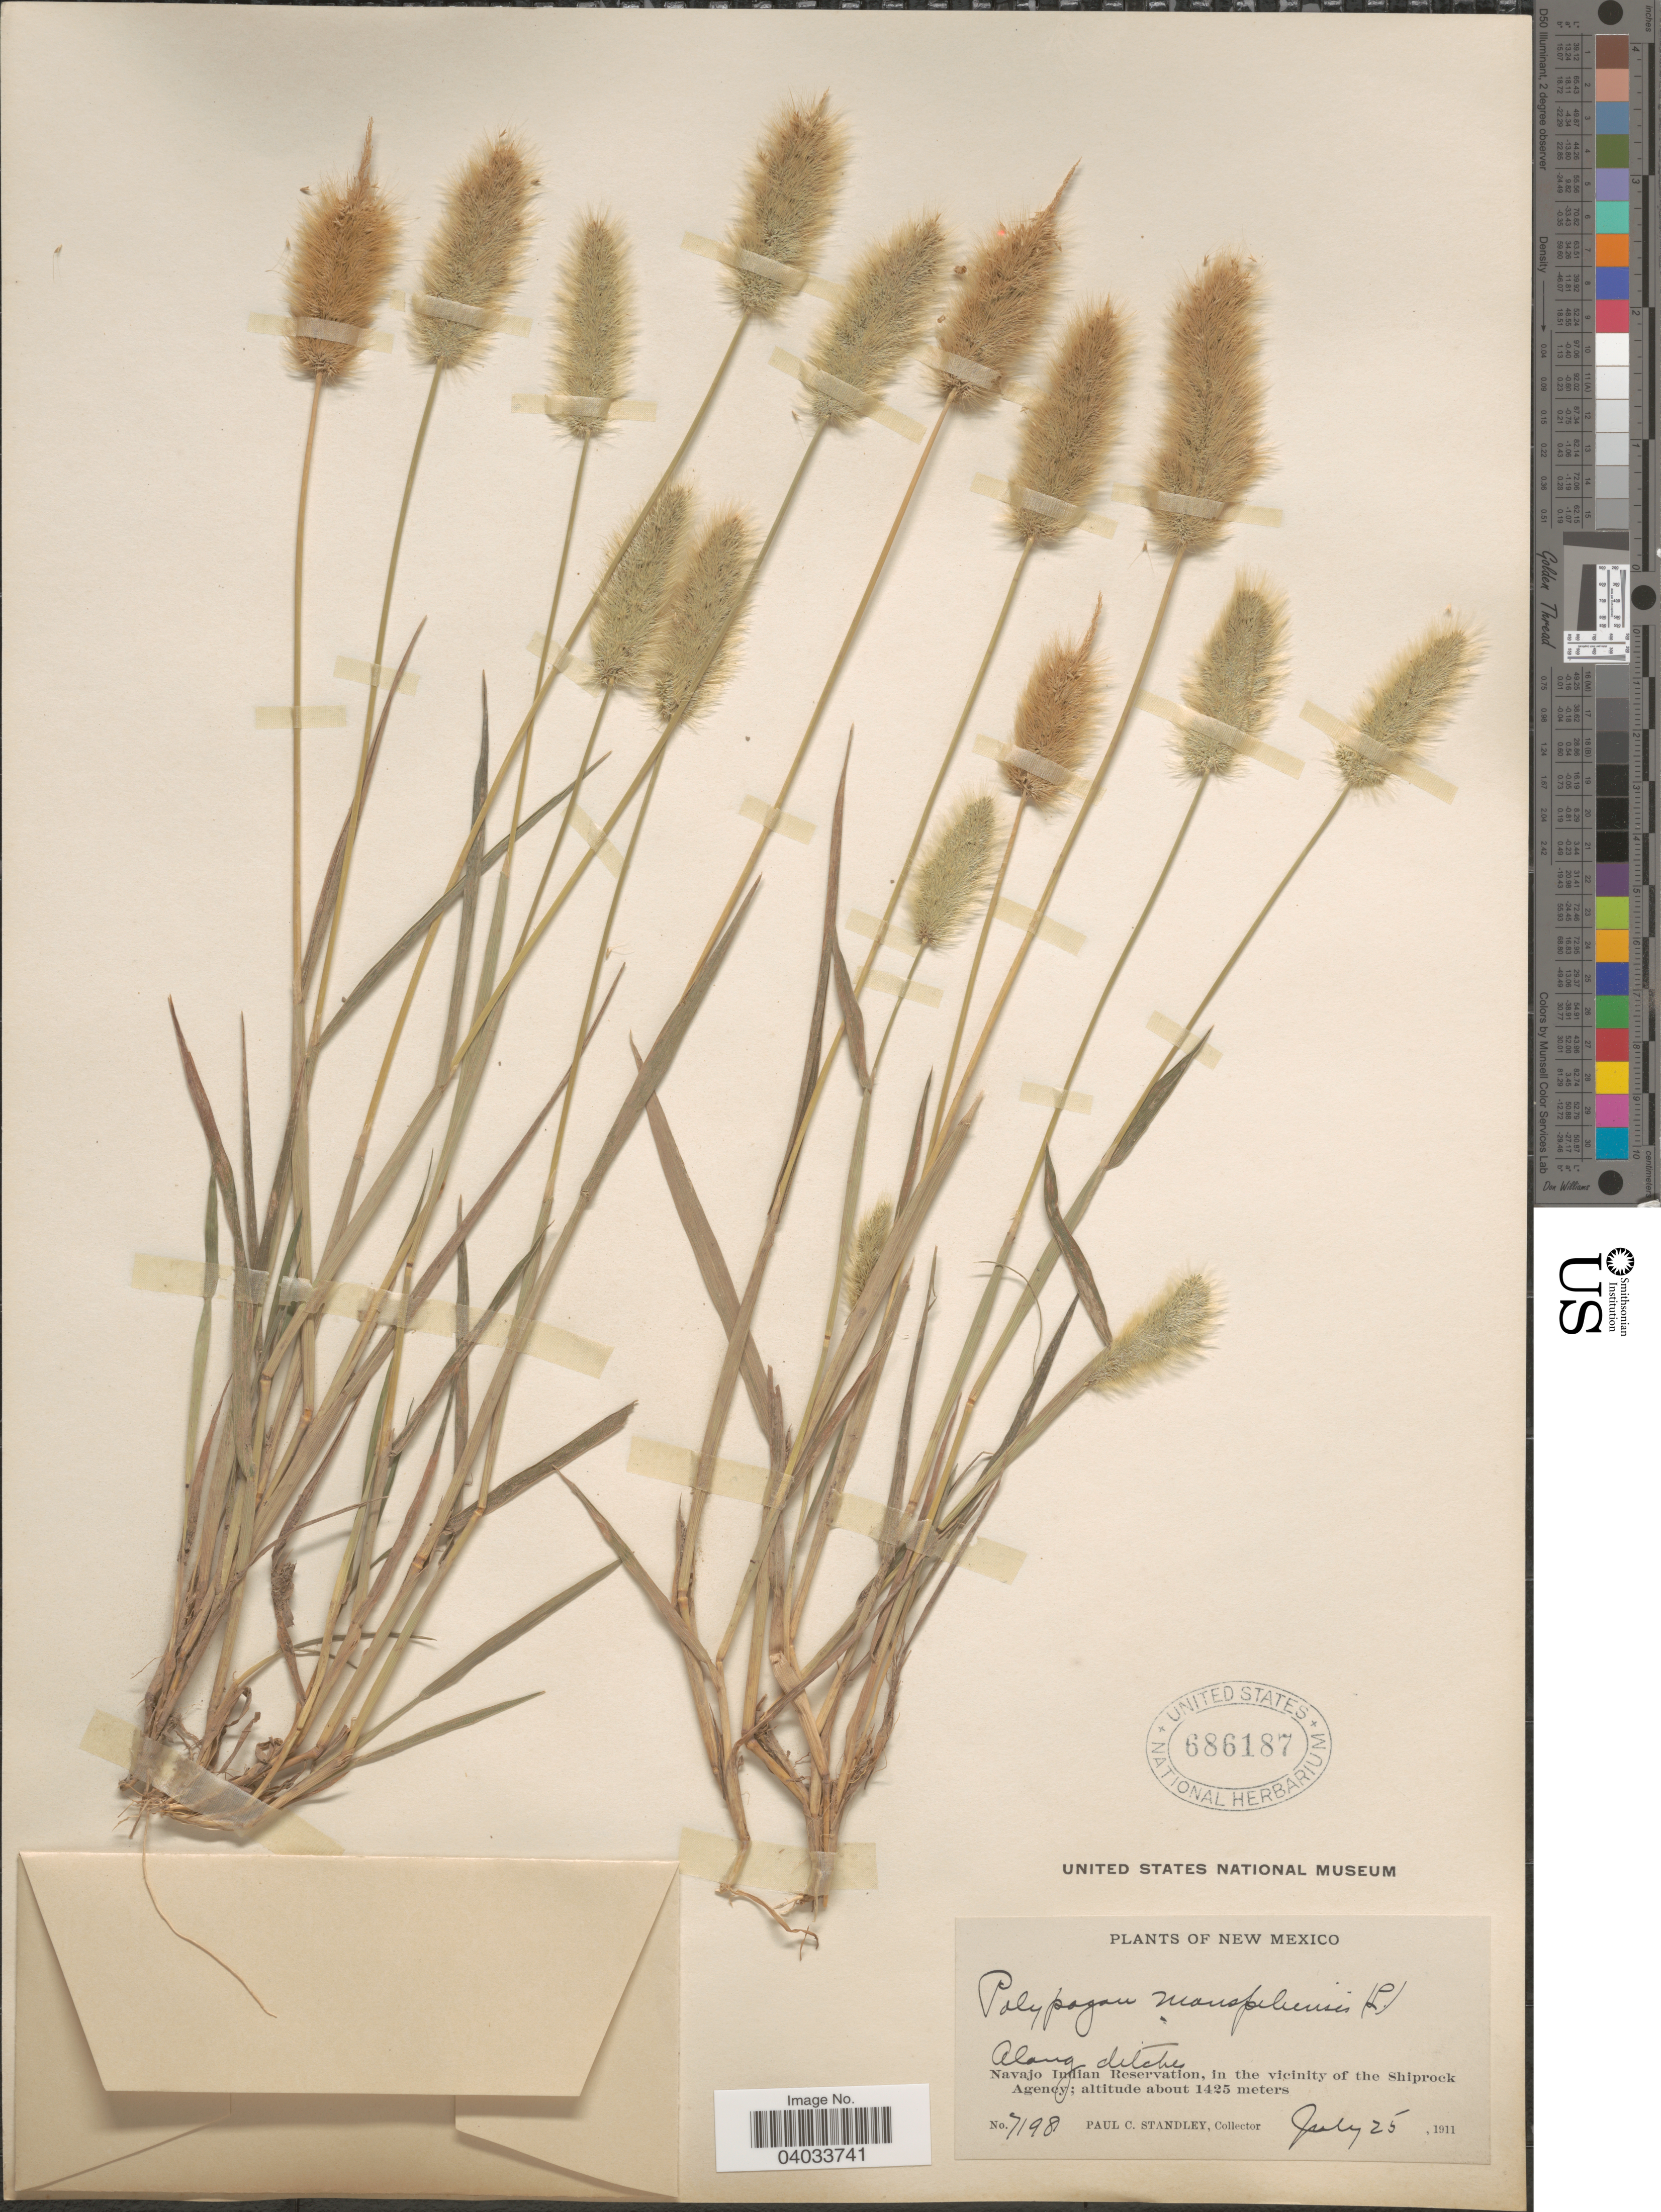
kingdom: Plantae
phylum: Tracheophyta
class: Liliopsida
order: Poales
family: Poaceae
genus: Polypogon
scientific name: Polypogon monspeliensis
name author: (L.) Desf.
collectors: P. C. Standley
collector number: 7198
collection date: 1911-07-25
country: United States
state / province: New Mexico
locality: Along ditches. Navajo Indian Reservation, in the vicinity of the Shiprock Agency.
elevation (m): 1425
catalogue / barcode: US 686187